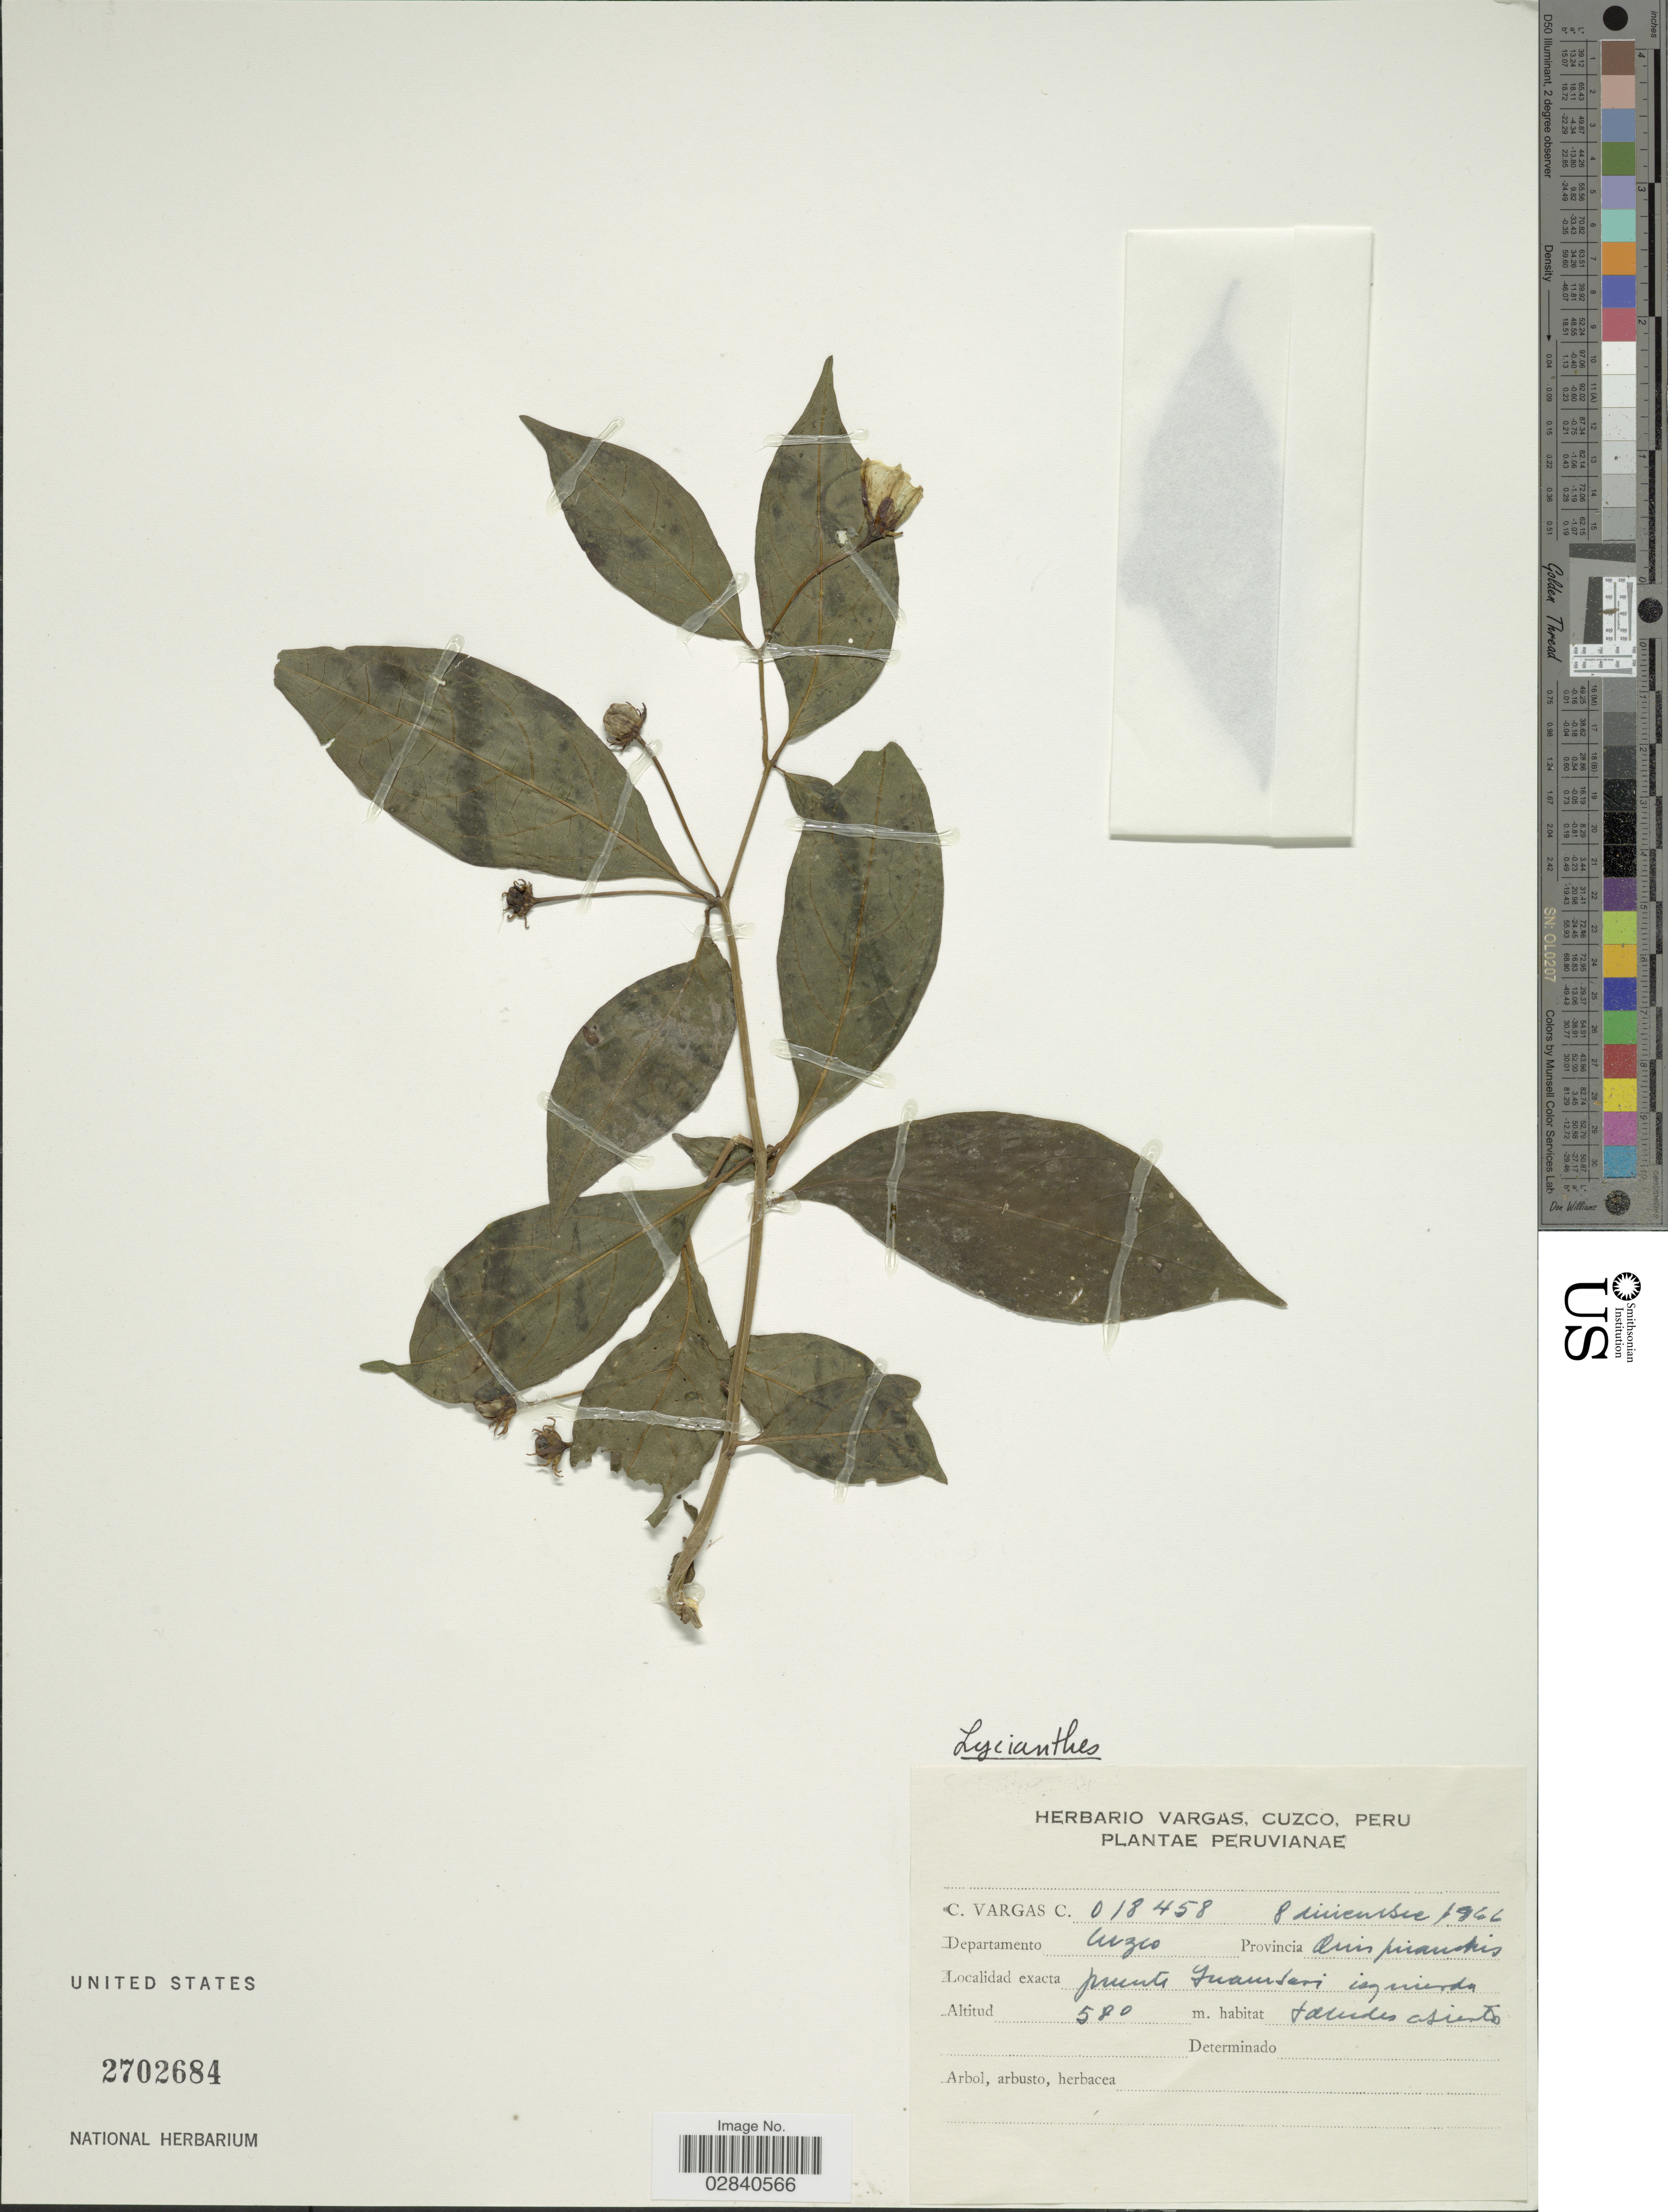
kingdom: Plantae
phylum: Tracheophyta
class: Magnoliopsida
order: Solanales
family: Solanaceae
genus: Lycianthes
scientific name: Lycianthes sp.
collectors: C. Vargas Calderón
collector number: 018458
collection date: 1966-12-08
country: Peru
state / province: Cusco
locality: Departamento Cuzco, Provincia Quispicanchi, Puente Inambari isquierda.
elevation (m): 580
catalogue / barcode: US 2702684